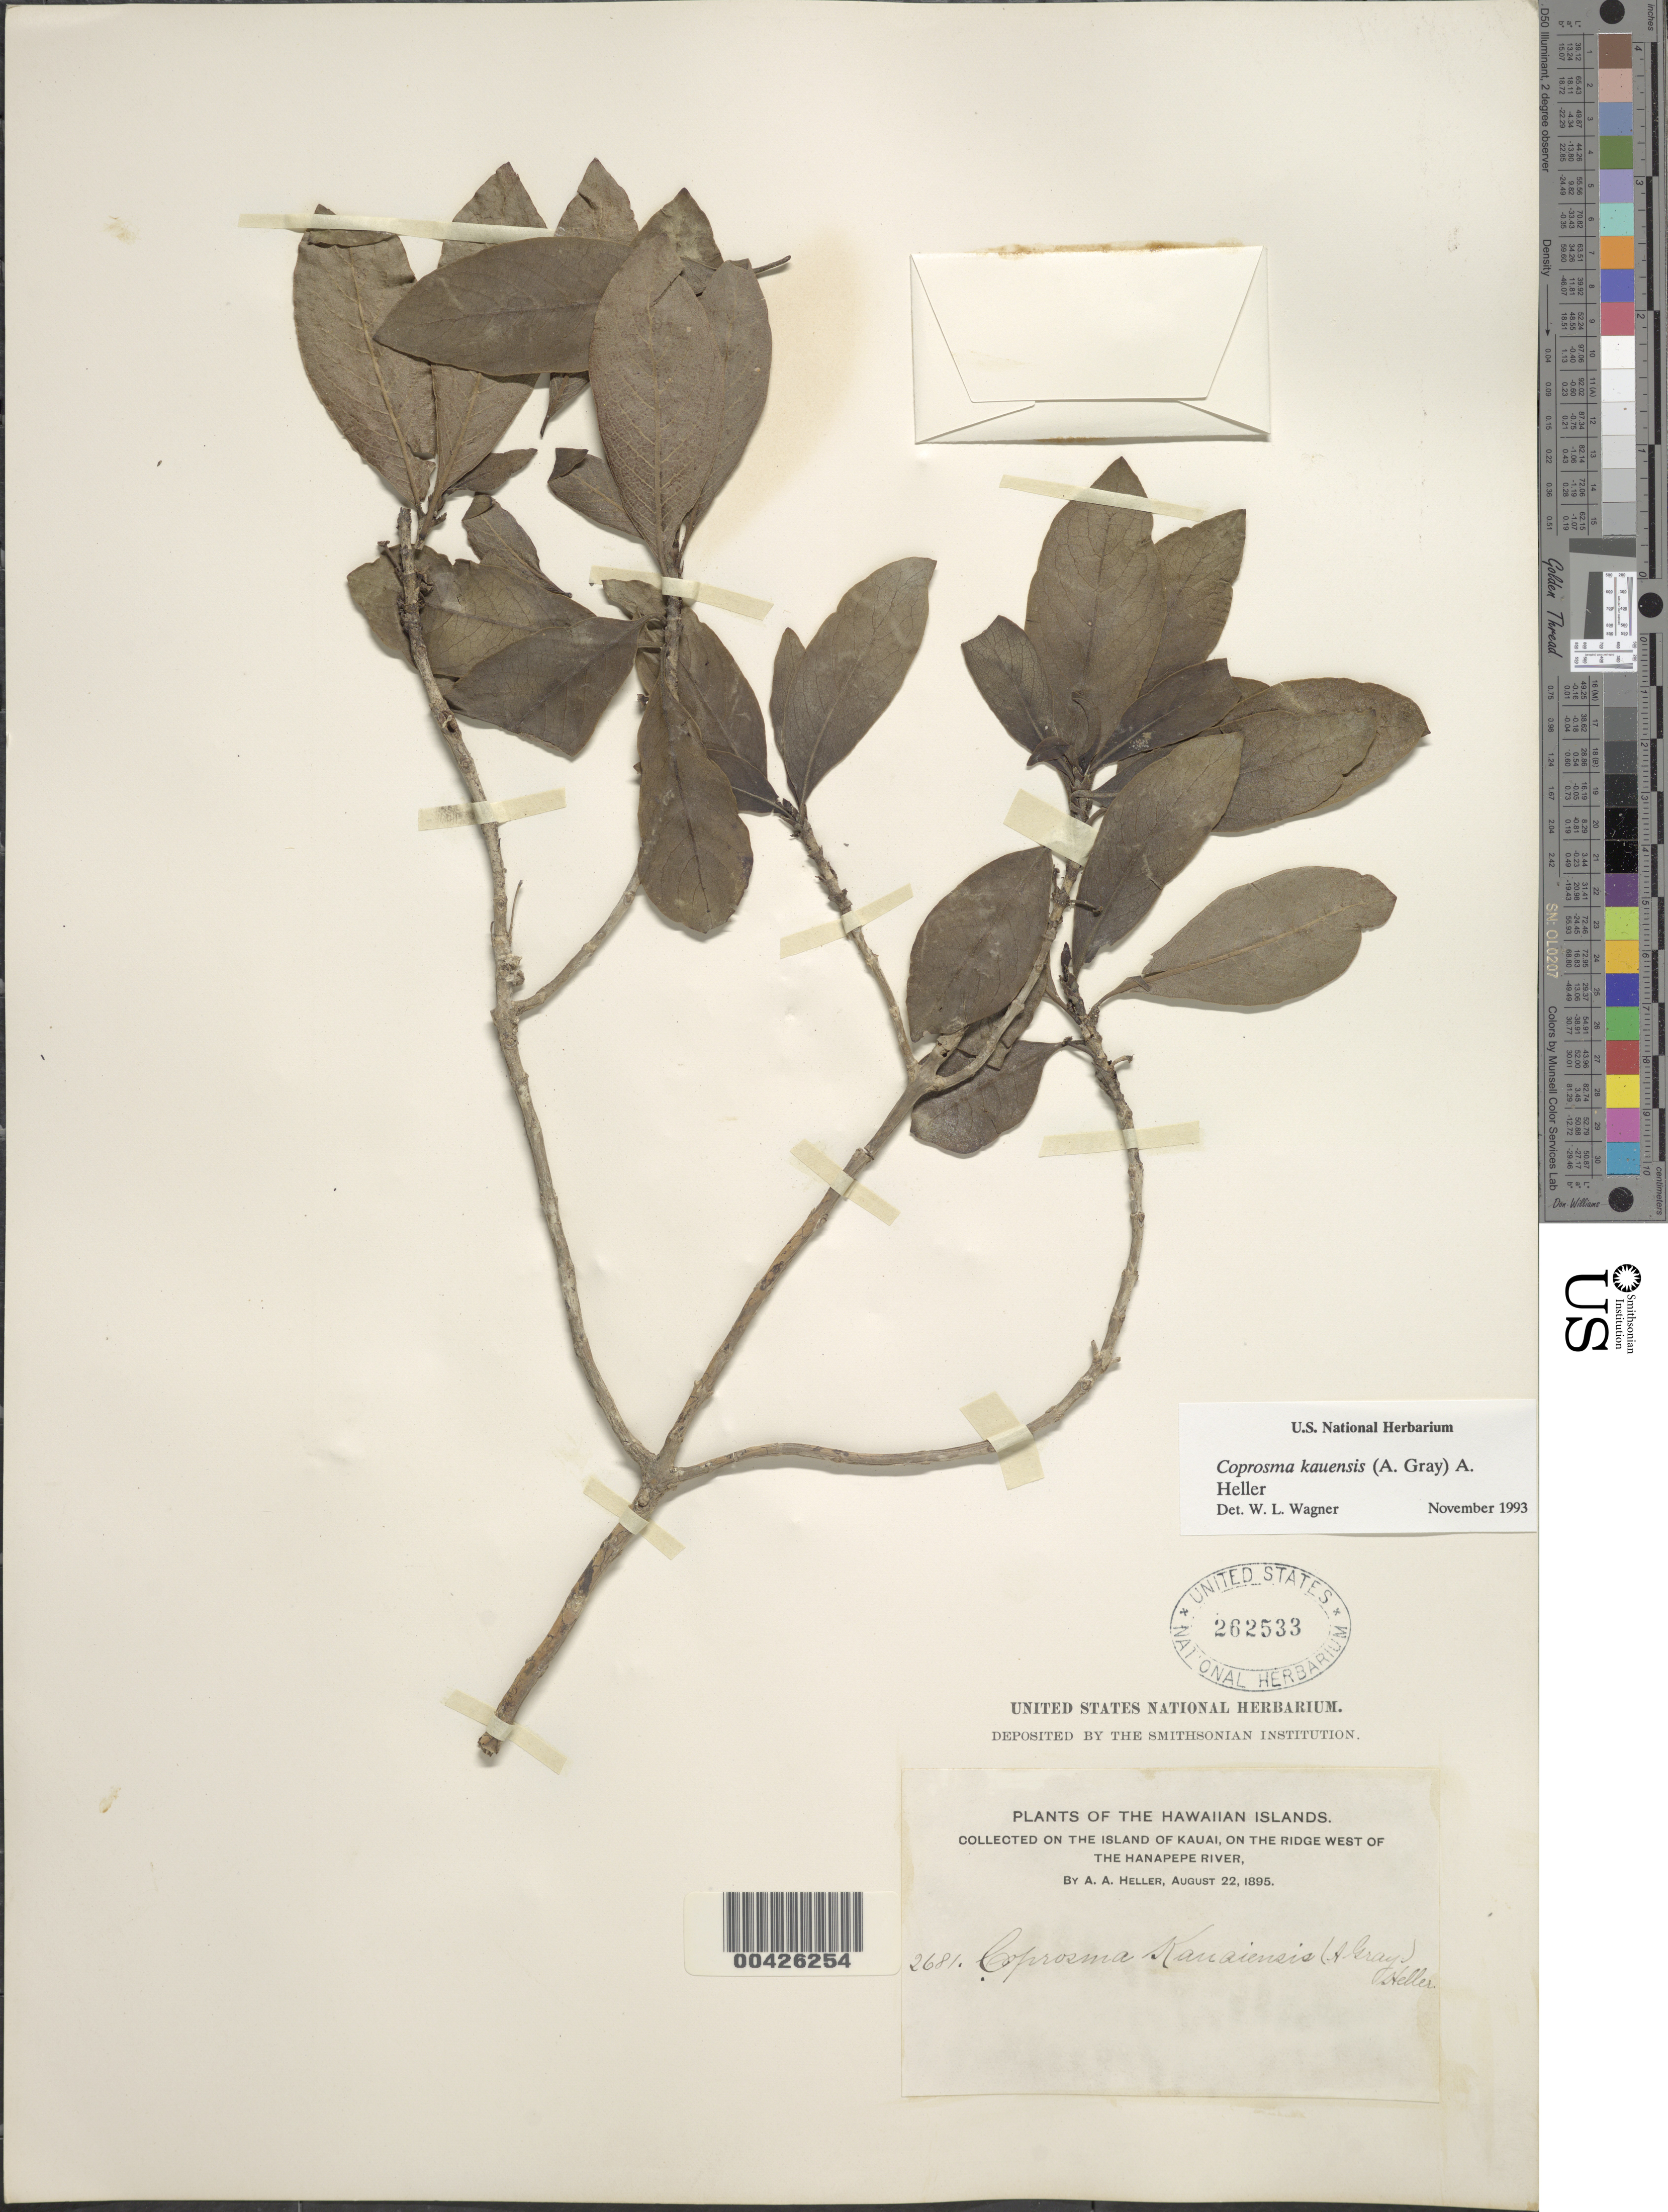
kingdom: Plantae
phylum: Tracheophyta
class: Magnoliopsida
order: Gentianales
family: Rubiaceae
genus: Coprosma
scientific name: Coprosma kauensis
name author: A. Heller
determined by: Wagner, W. L., (BOT), Smithsonian Institution - National Museum of Natural History (UNITED STATES)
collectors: A. A. Heller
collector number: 2681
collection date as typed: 22 Aug 1895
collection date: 1895-08-22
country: United States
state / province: Hawaii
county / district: Kauai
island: Kaua'i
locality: On the ridge W of the Hanapepe River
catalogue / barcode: US 262533